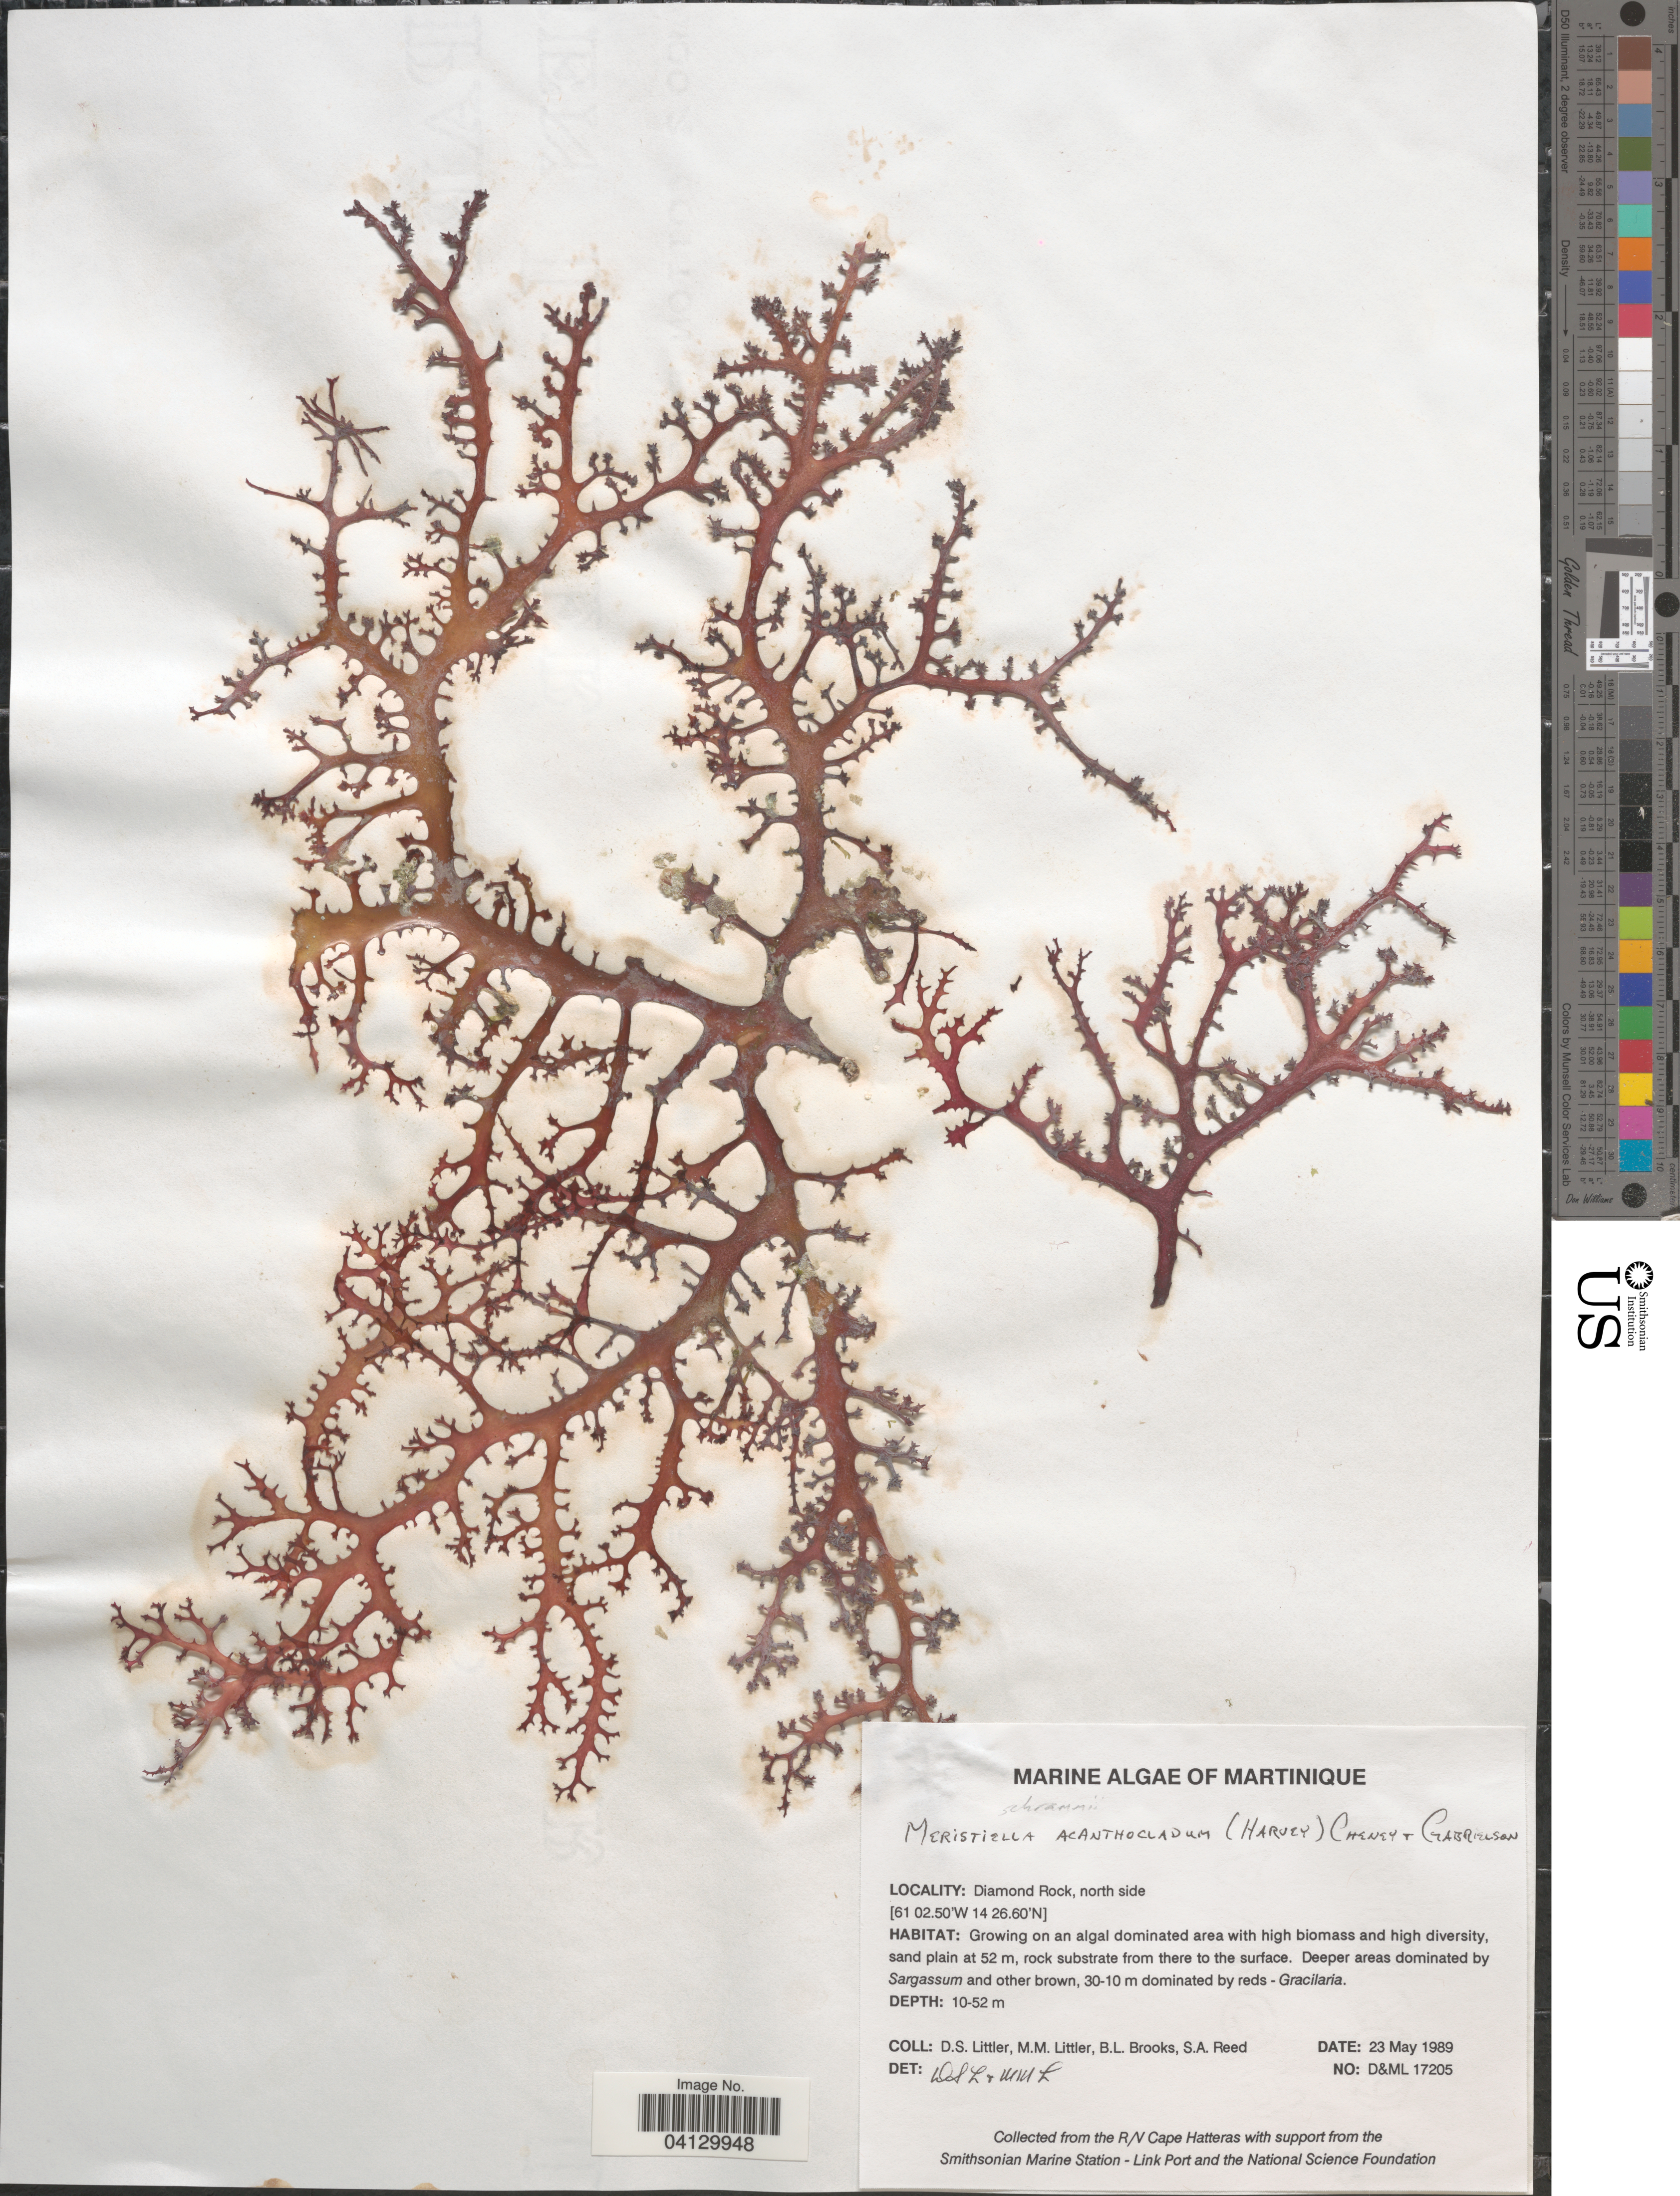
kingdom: Plantae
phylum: Rhodophyta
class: Florideophyceae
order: Gigartinales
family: Areschougiaceae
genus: Meristiella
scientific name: Meristiella gelidium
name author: (J. Agardh) D.P. Cheney & P.W. Gabrielson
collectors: D. S. Littler, B. Brooks & S. Reed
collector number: D&ML17205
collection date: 1989-05-23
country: Martinique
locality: Diamond Rock, north side.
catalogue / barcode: US 328800